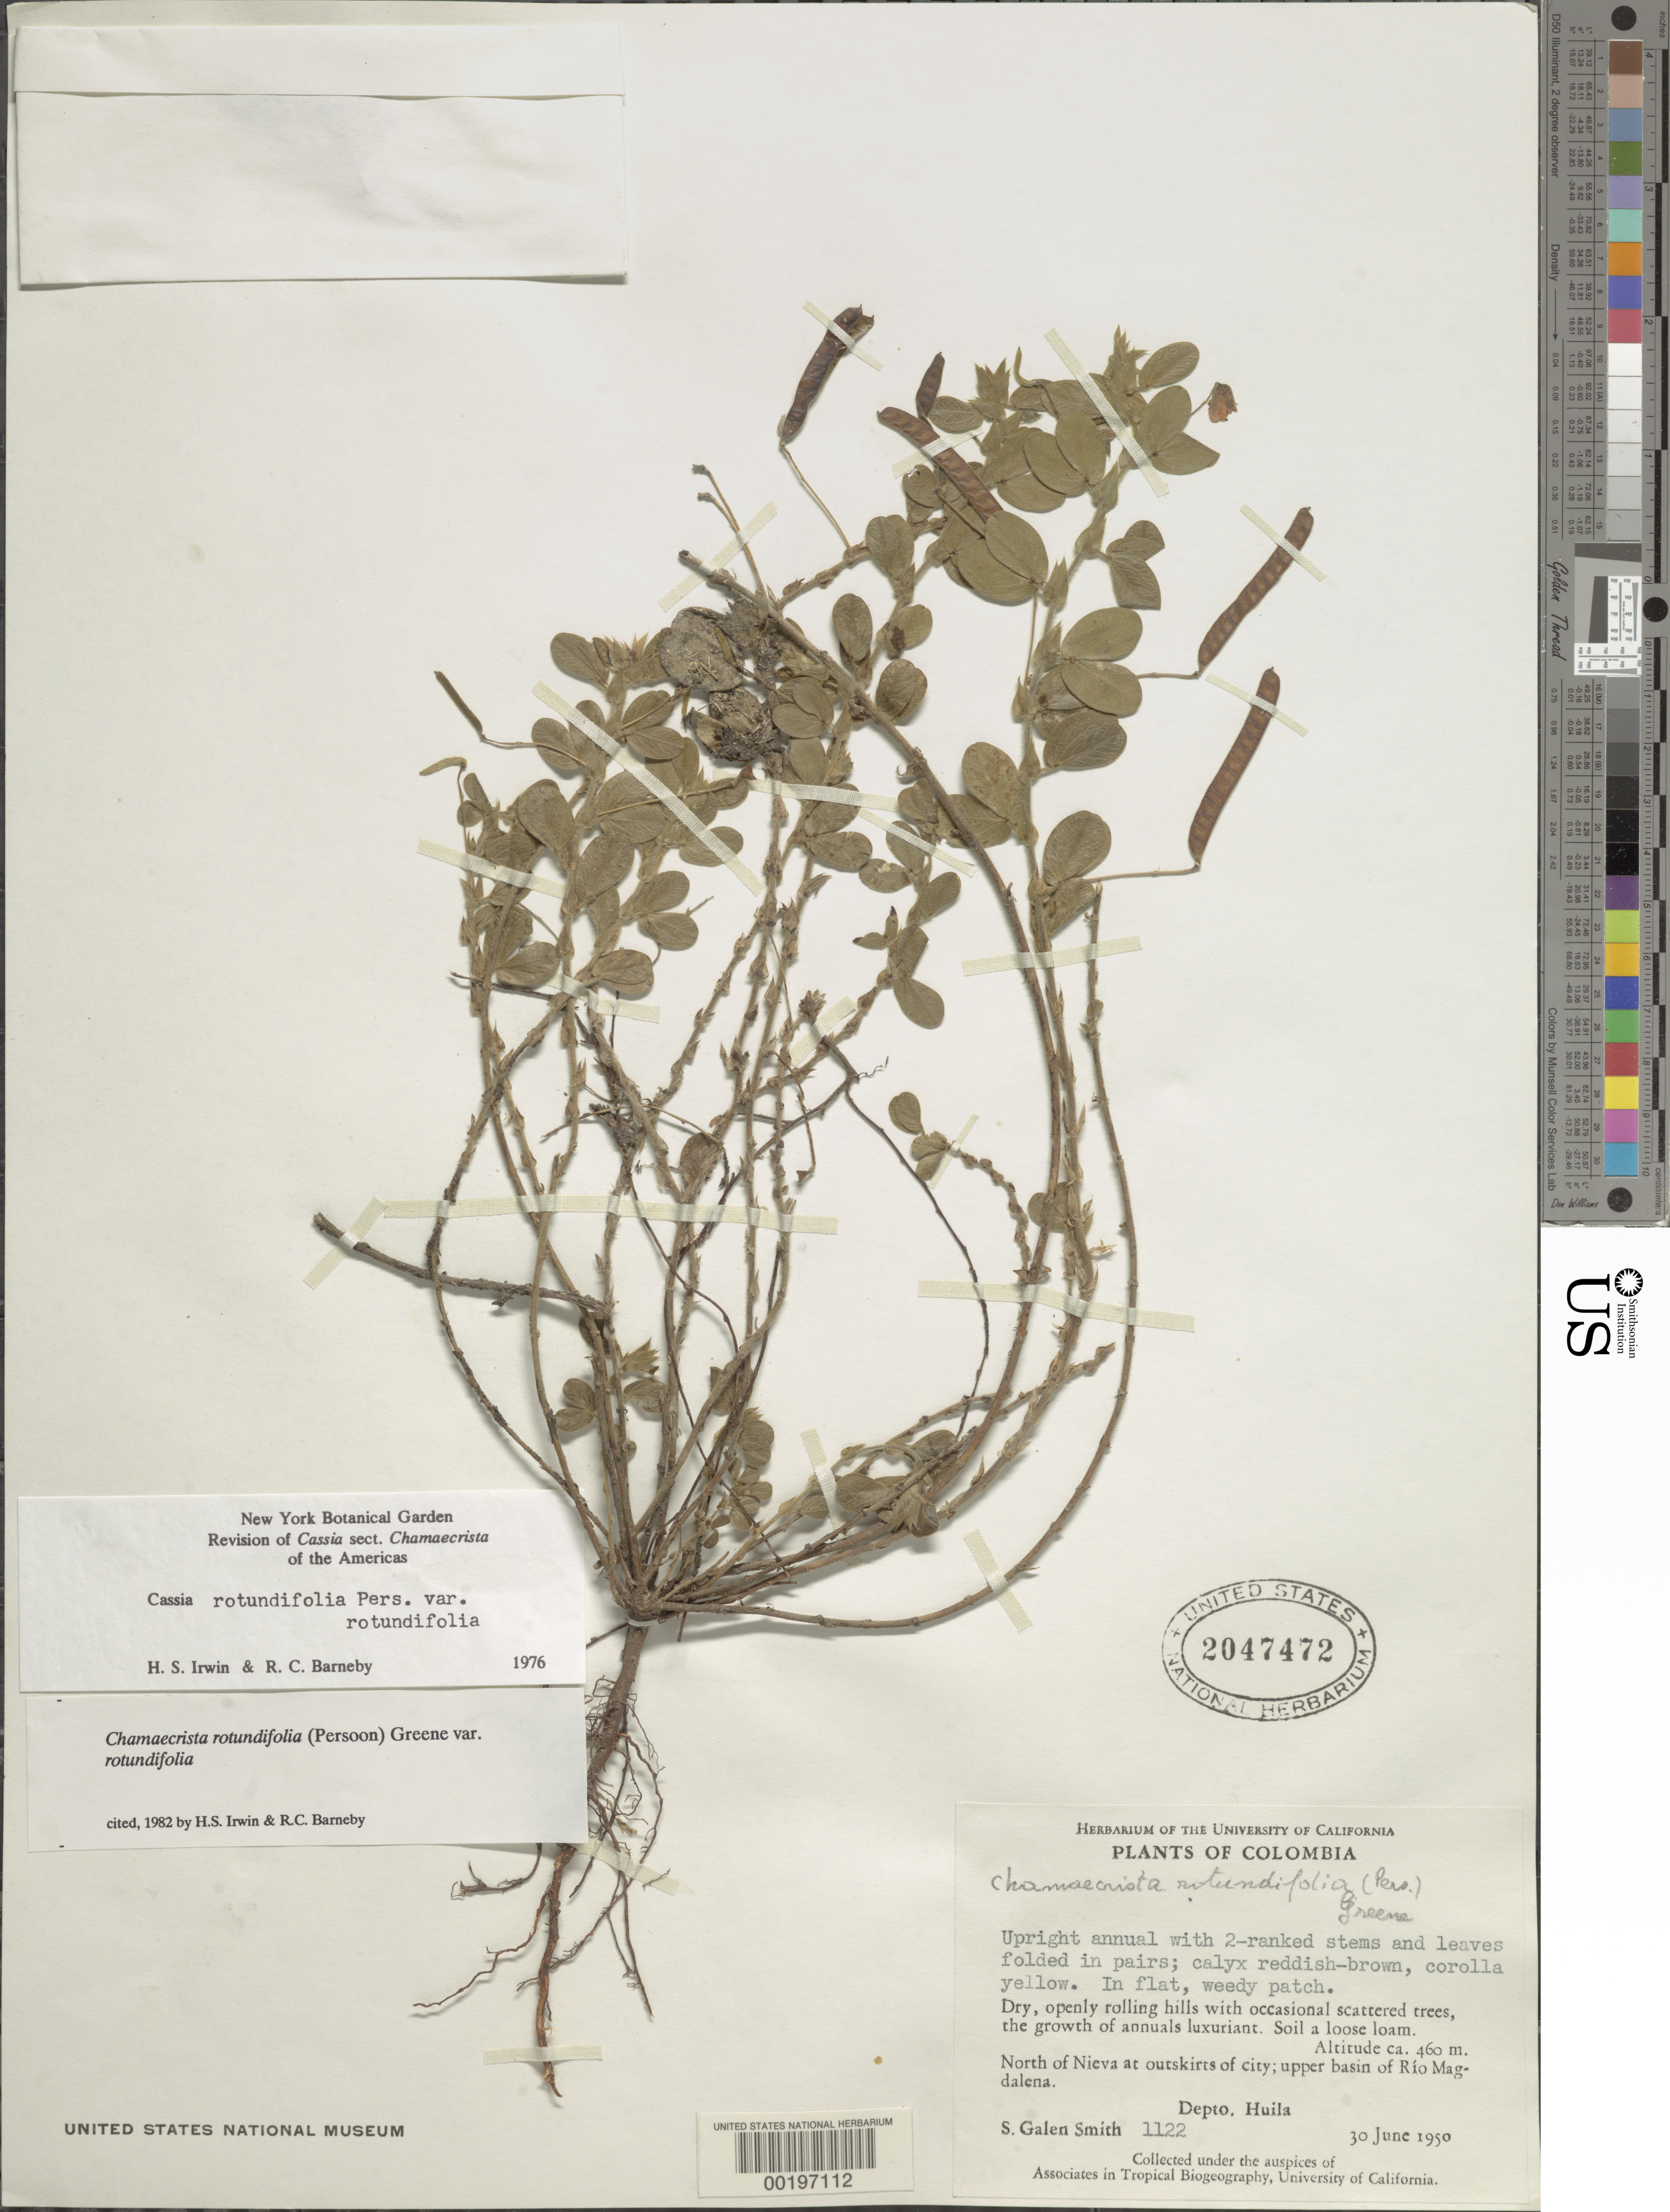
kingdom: Plantae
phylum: Tracheophyta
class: Magnoliopsida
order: Fabales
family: Fabaceae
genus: Chamaecrista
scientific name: Chamaecrista rotundifolia var. rotundifolia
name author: (Pers.) Greene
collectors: S. G. Smith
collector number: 1122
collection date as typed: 30 Jun 1950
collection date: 1950-06-30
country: Colombia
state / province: Huila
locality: N of Nieva at outskirts of city; upper Basin of Rio Magdalena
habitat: Dry, openly rolling hills with occasional scattered trees; loose loam soil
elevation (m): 460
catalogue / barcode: US 2047472